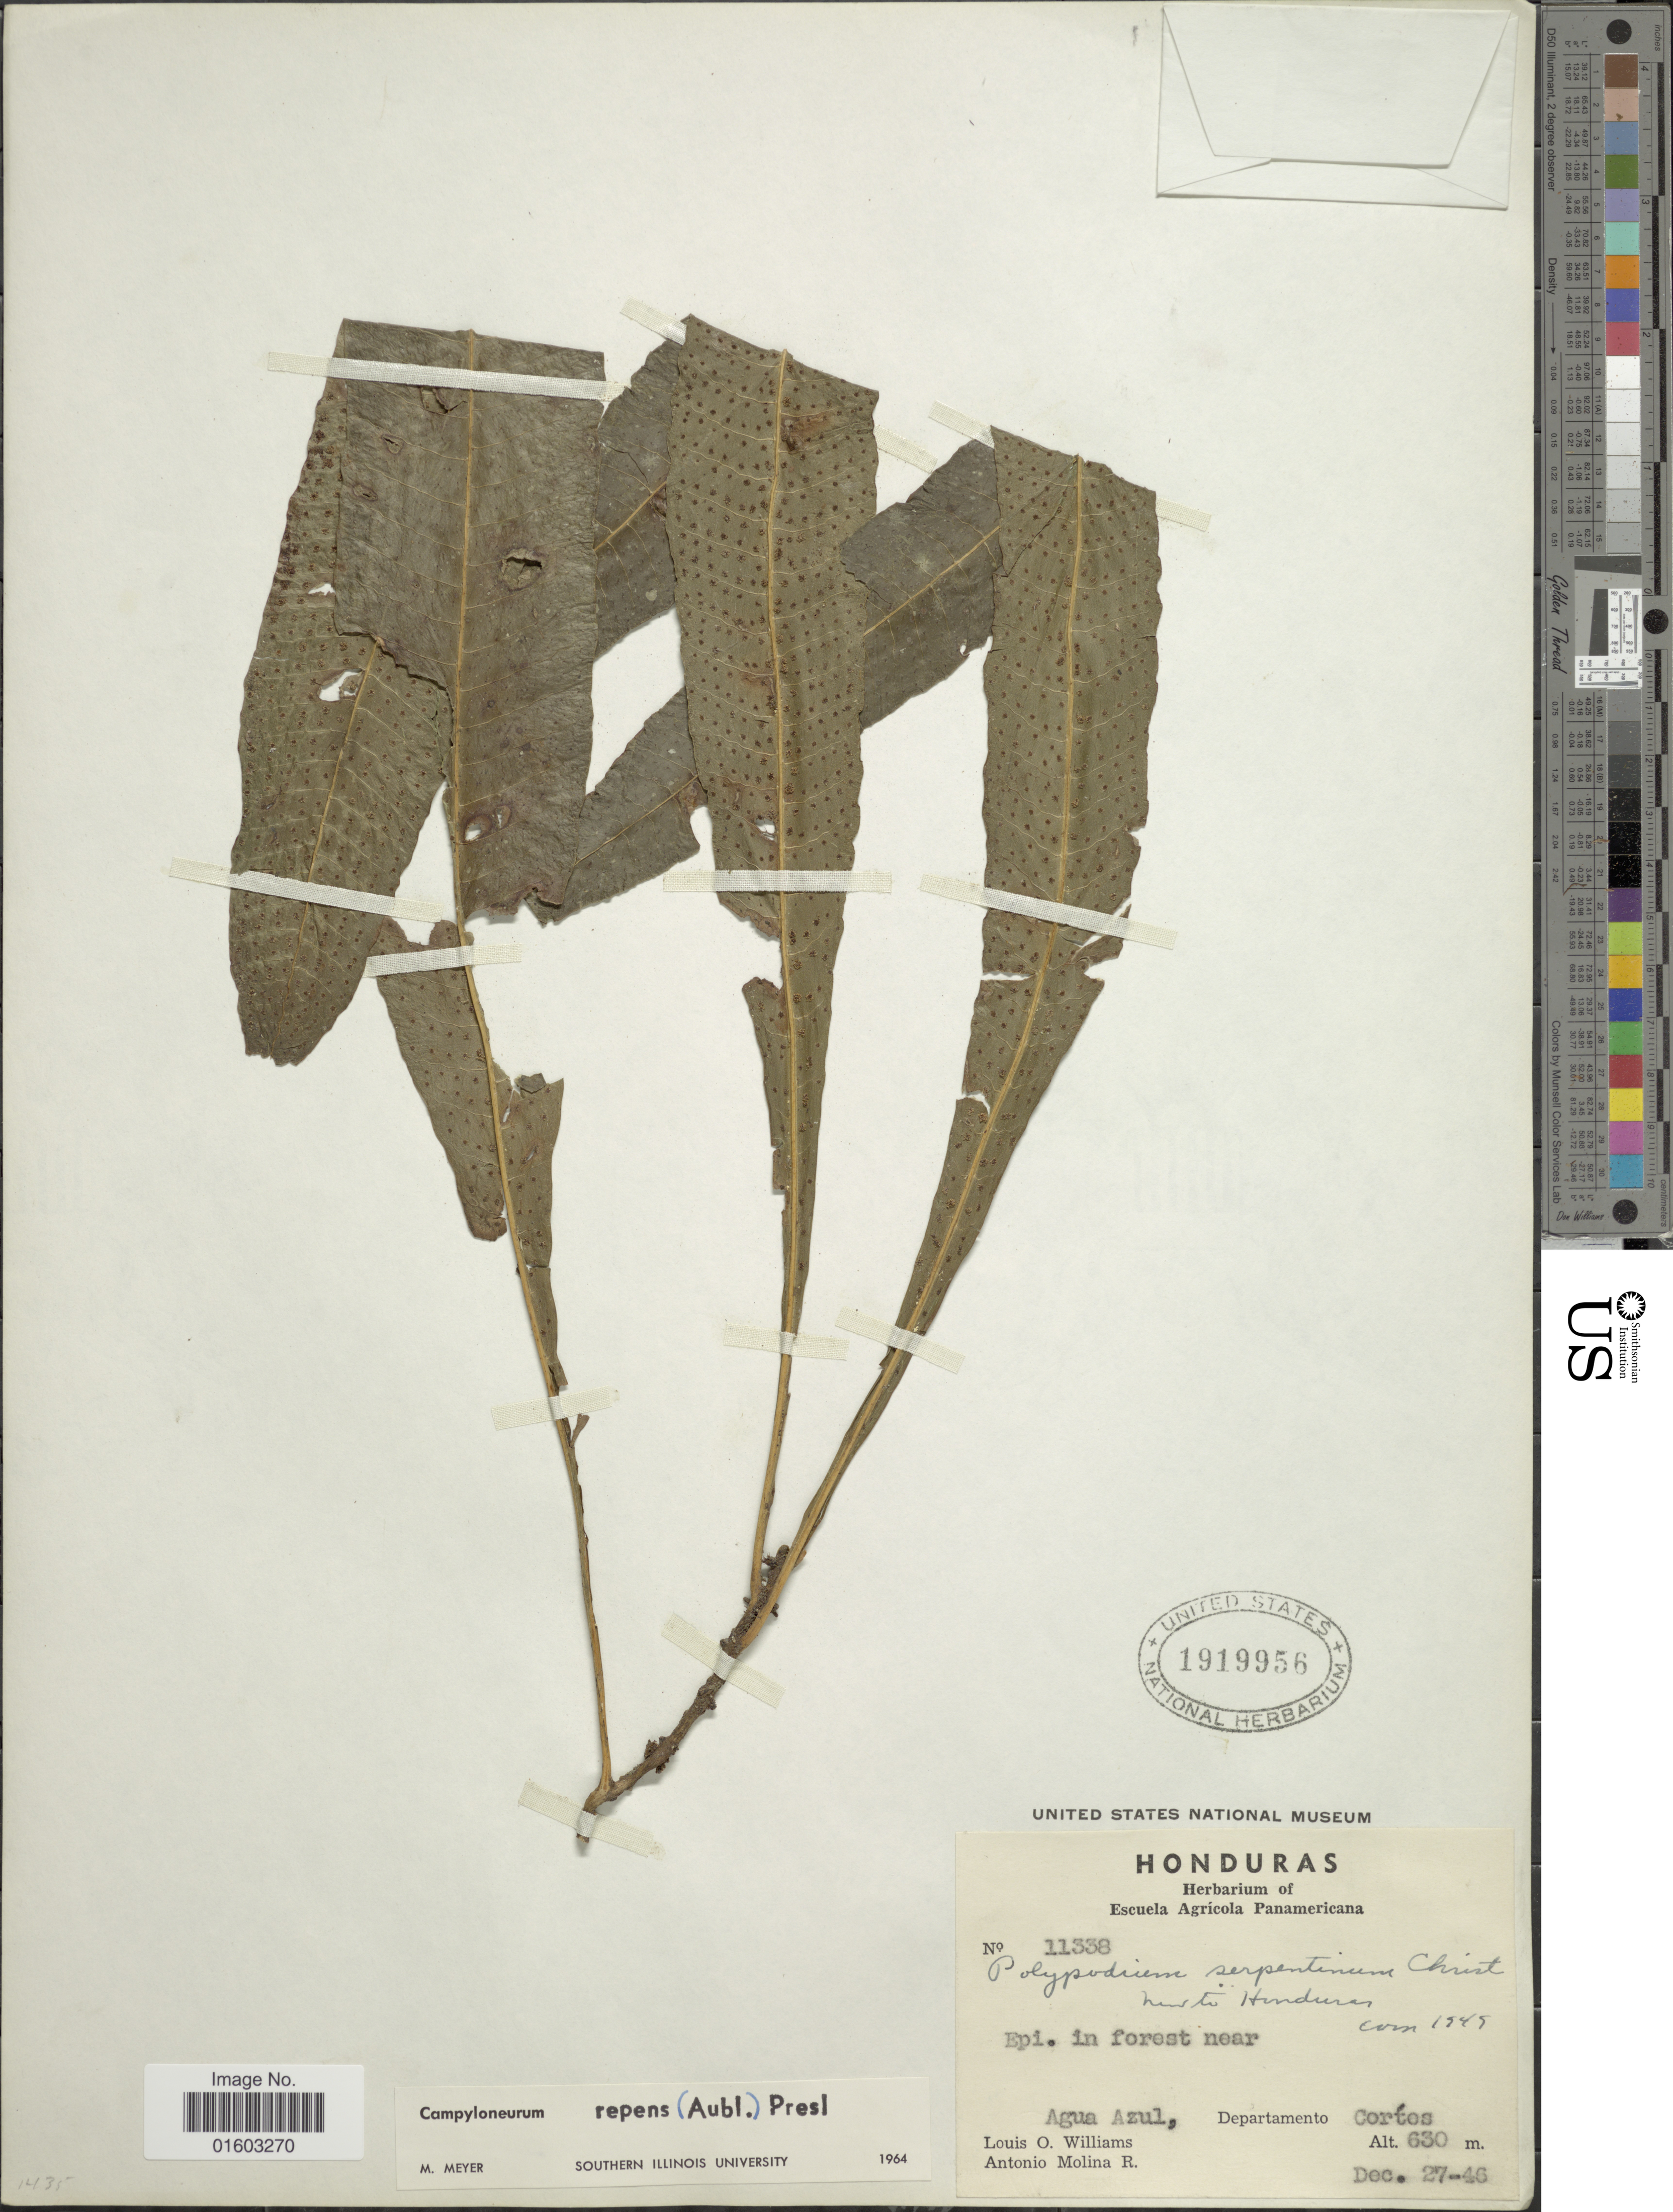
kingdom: Plantae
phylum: Tracheophyta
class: Polypodiopsida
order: Polypodiales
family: Polypodiaceae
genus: Campyloneurum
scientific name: Campyloneurum repens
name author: (Aubl.) C. Presl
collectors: L. O. Williams & A. Molina R.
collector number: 11338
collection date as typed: Transcribed d/m/y: 27/12/46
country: Honduras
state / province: Cortés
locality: Agua Azul, Departamento Cortes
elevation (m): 630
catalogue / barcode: US 1919956